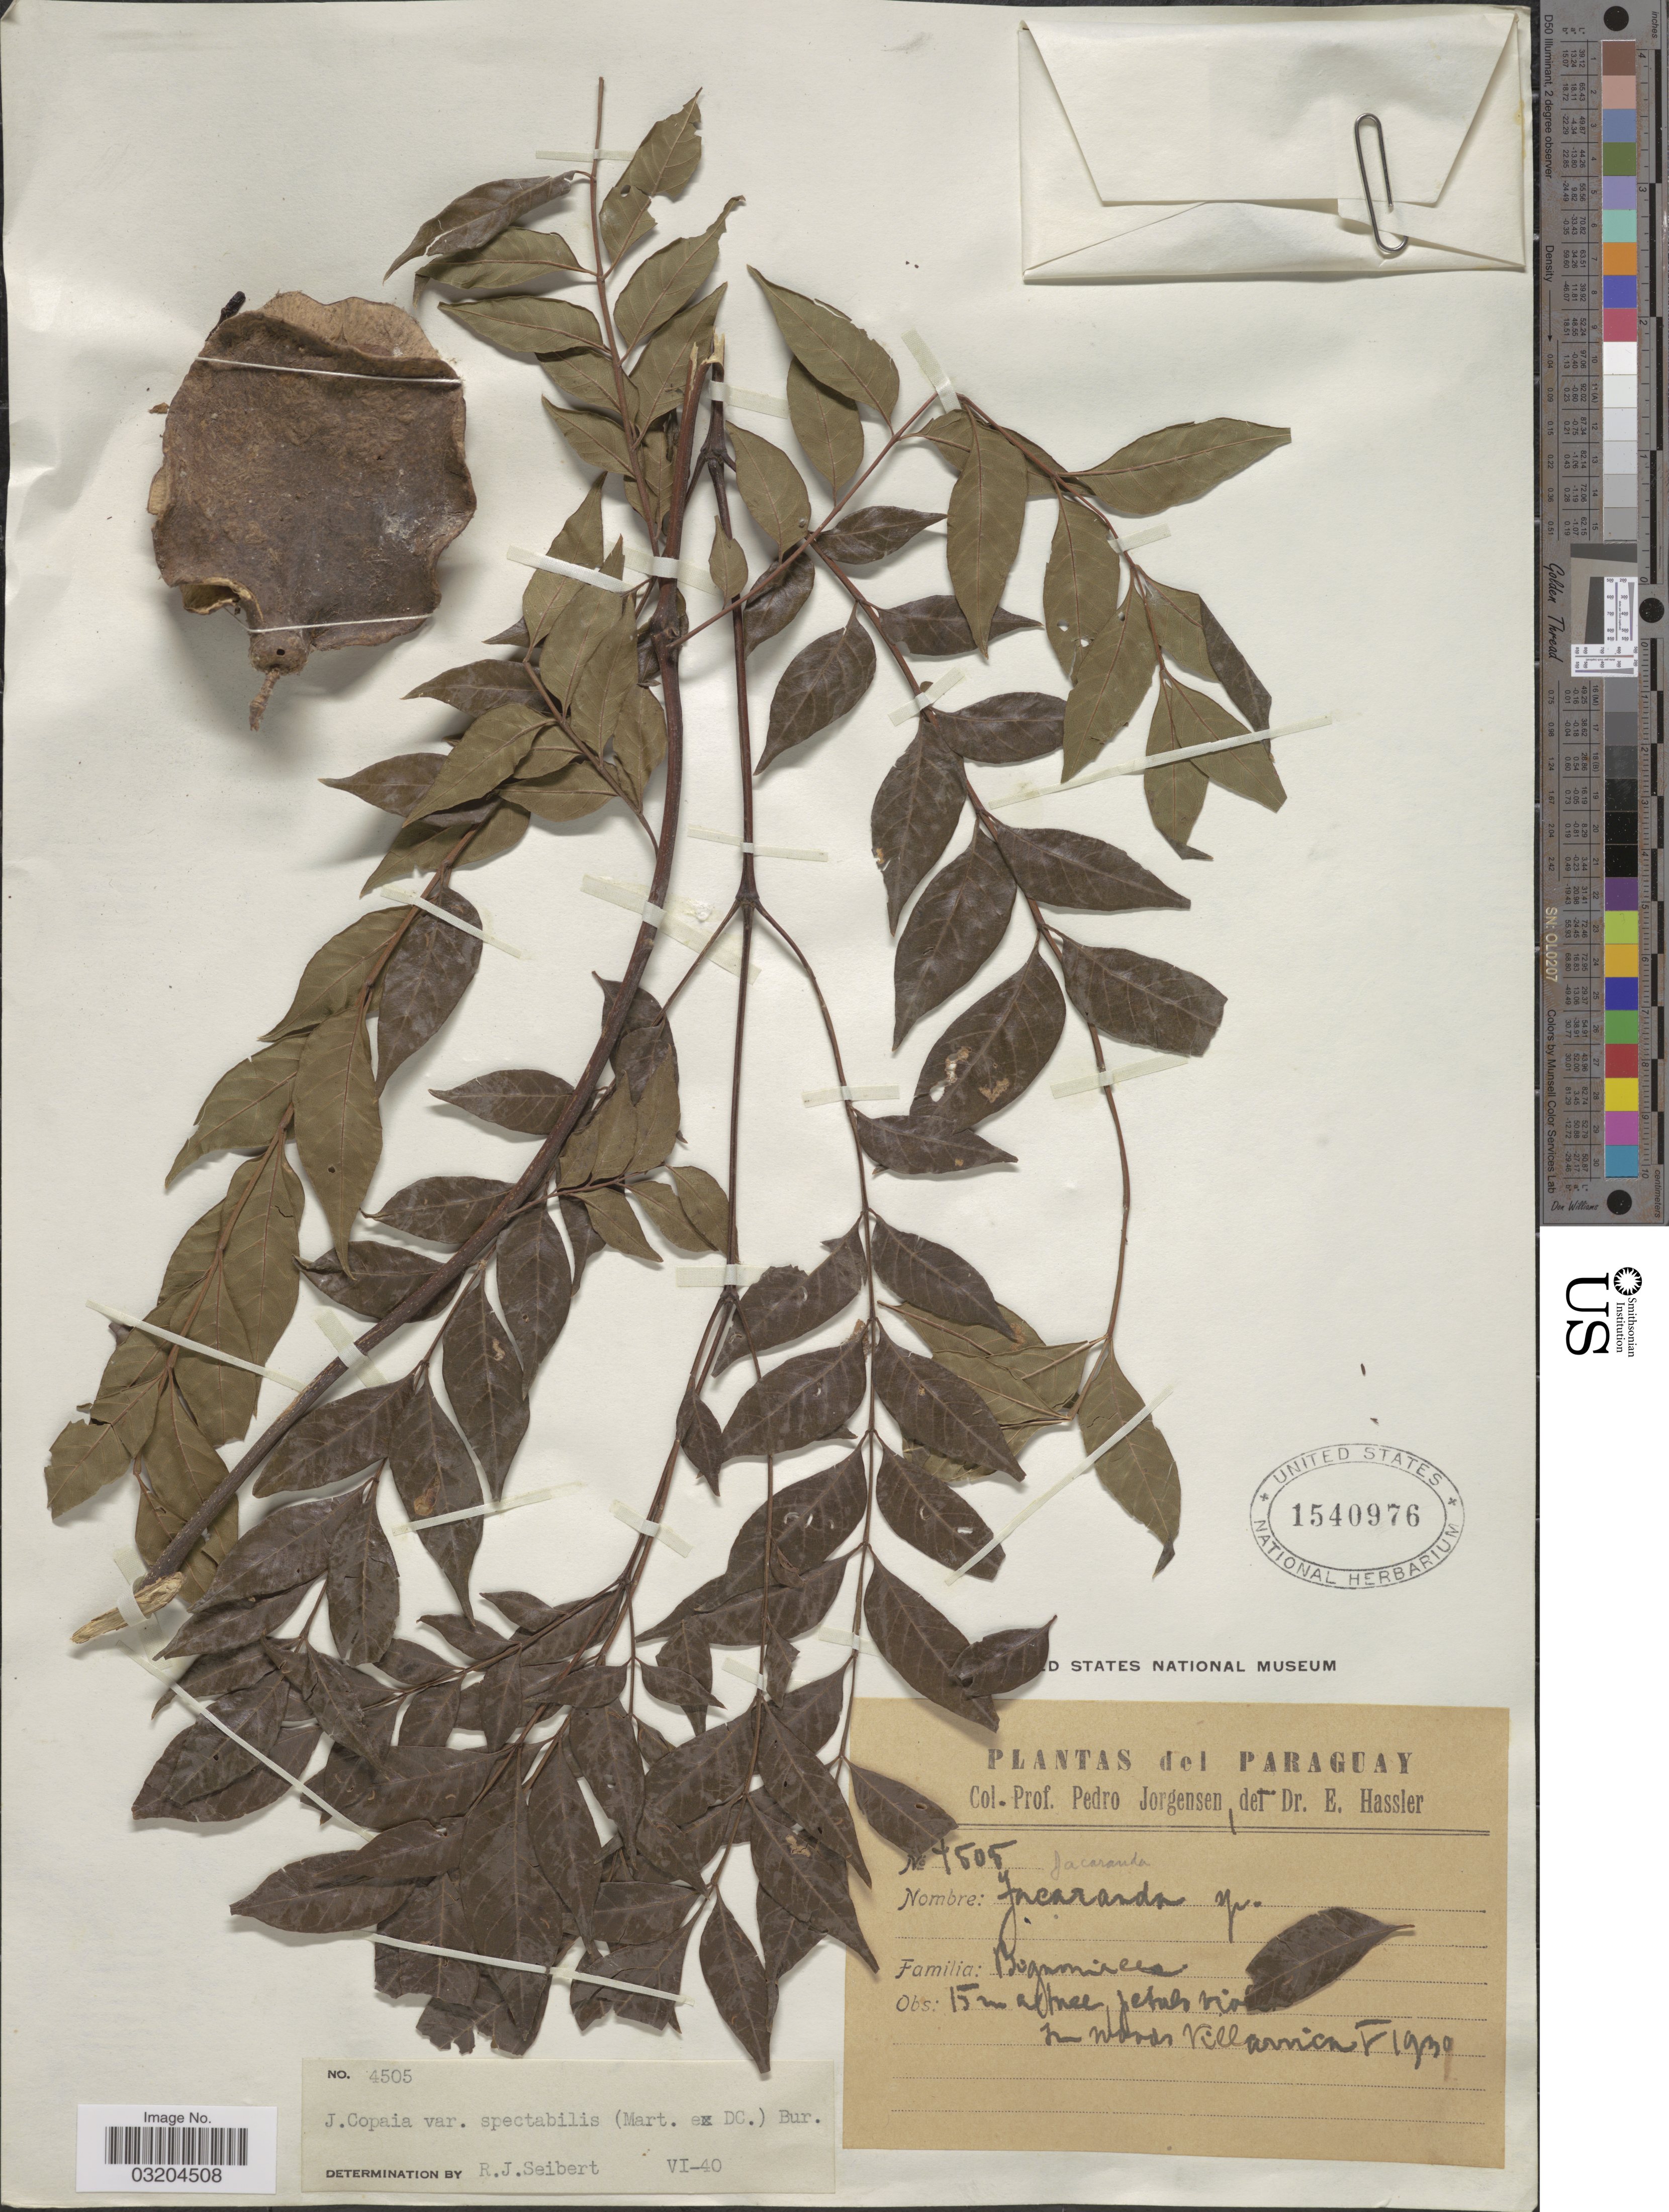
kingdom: Plantae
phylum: Tracheophyta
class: Magnoliopsida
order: Lamiales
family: Bignoniaceae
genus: Jacaranda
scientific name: Jacaranda copaia subsp. spectabilis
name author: (Mart. ex DC.) A.H. Gentry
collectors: P. Jörgensen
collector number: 4505*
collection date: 1930-05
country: Paraguay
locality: Villarrica.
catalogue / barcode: US 1540976